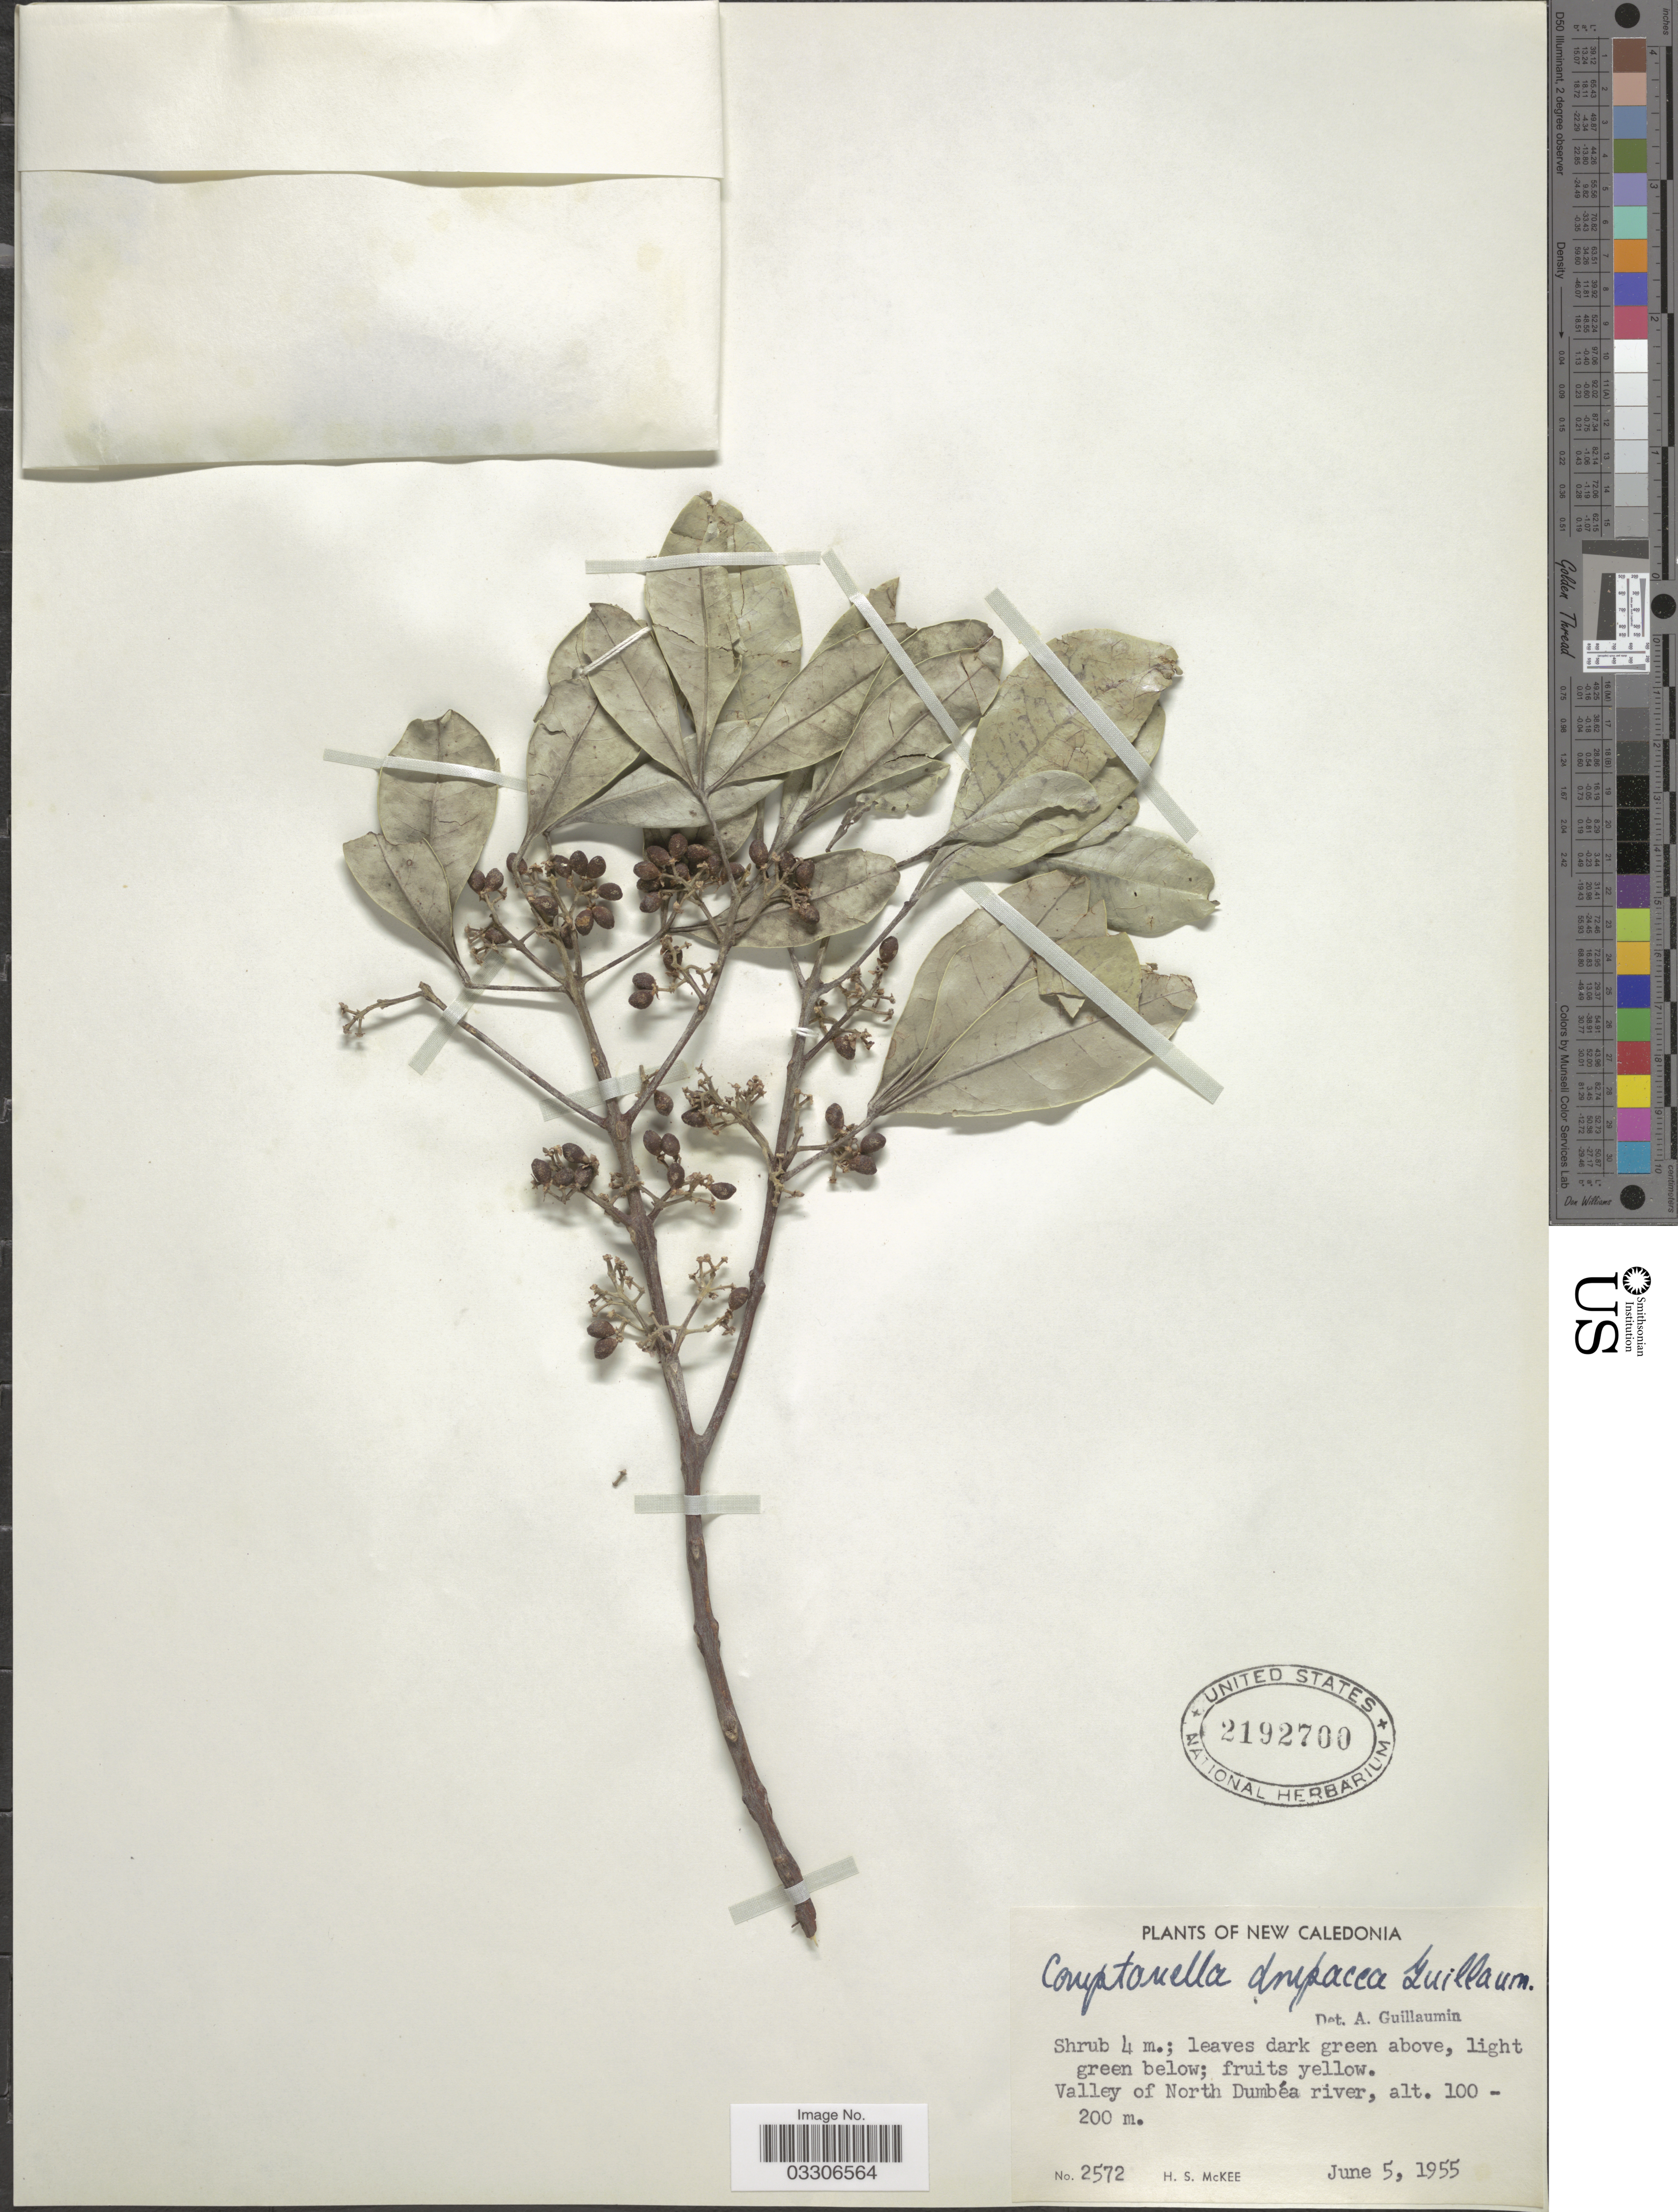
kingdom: Plantae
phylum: Tracheophyta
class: Magnoliopsida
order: Sapindales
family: Rutaceae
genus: Comptonella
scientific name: Comptonella drupacea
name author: (Labill.) Guillaumin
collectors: H. S. McKee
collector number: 2572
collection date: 1955-06-05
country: New Caledonia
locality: Valley of North Dumbéa river.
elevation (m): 100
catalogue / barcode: US 2192700